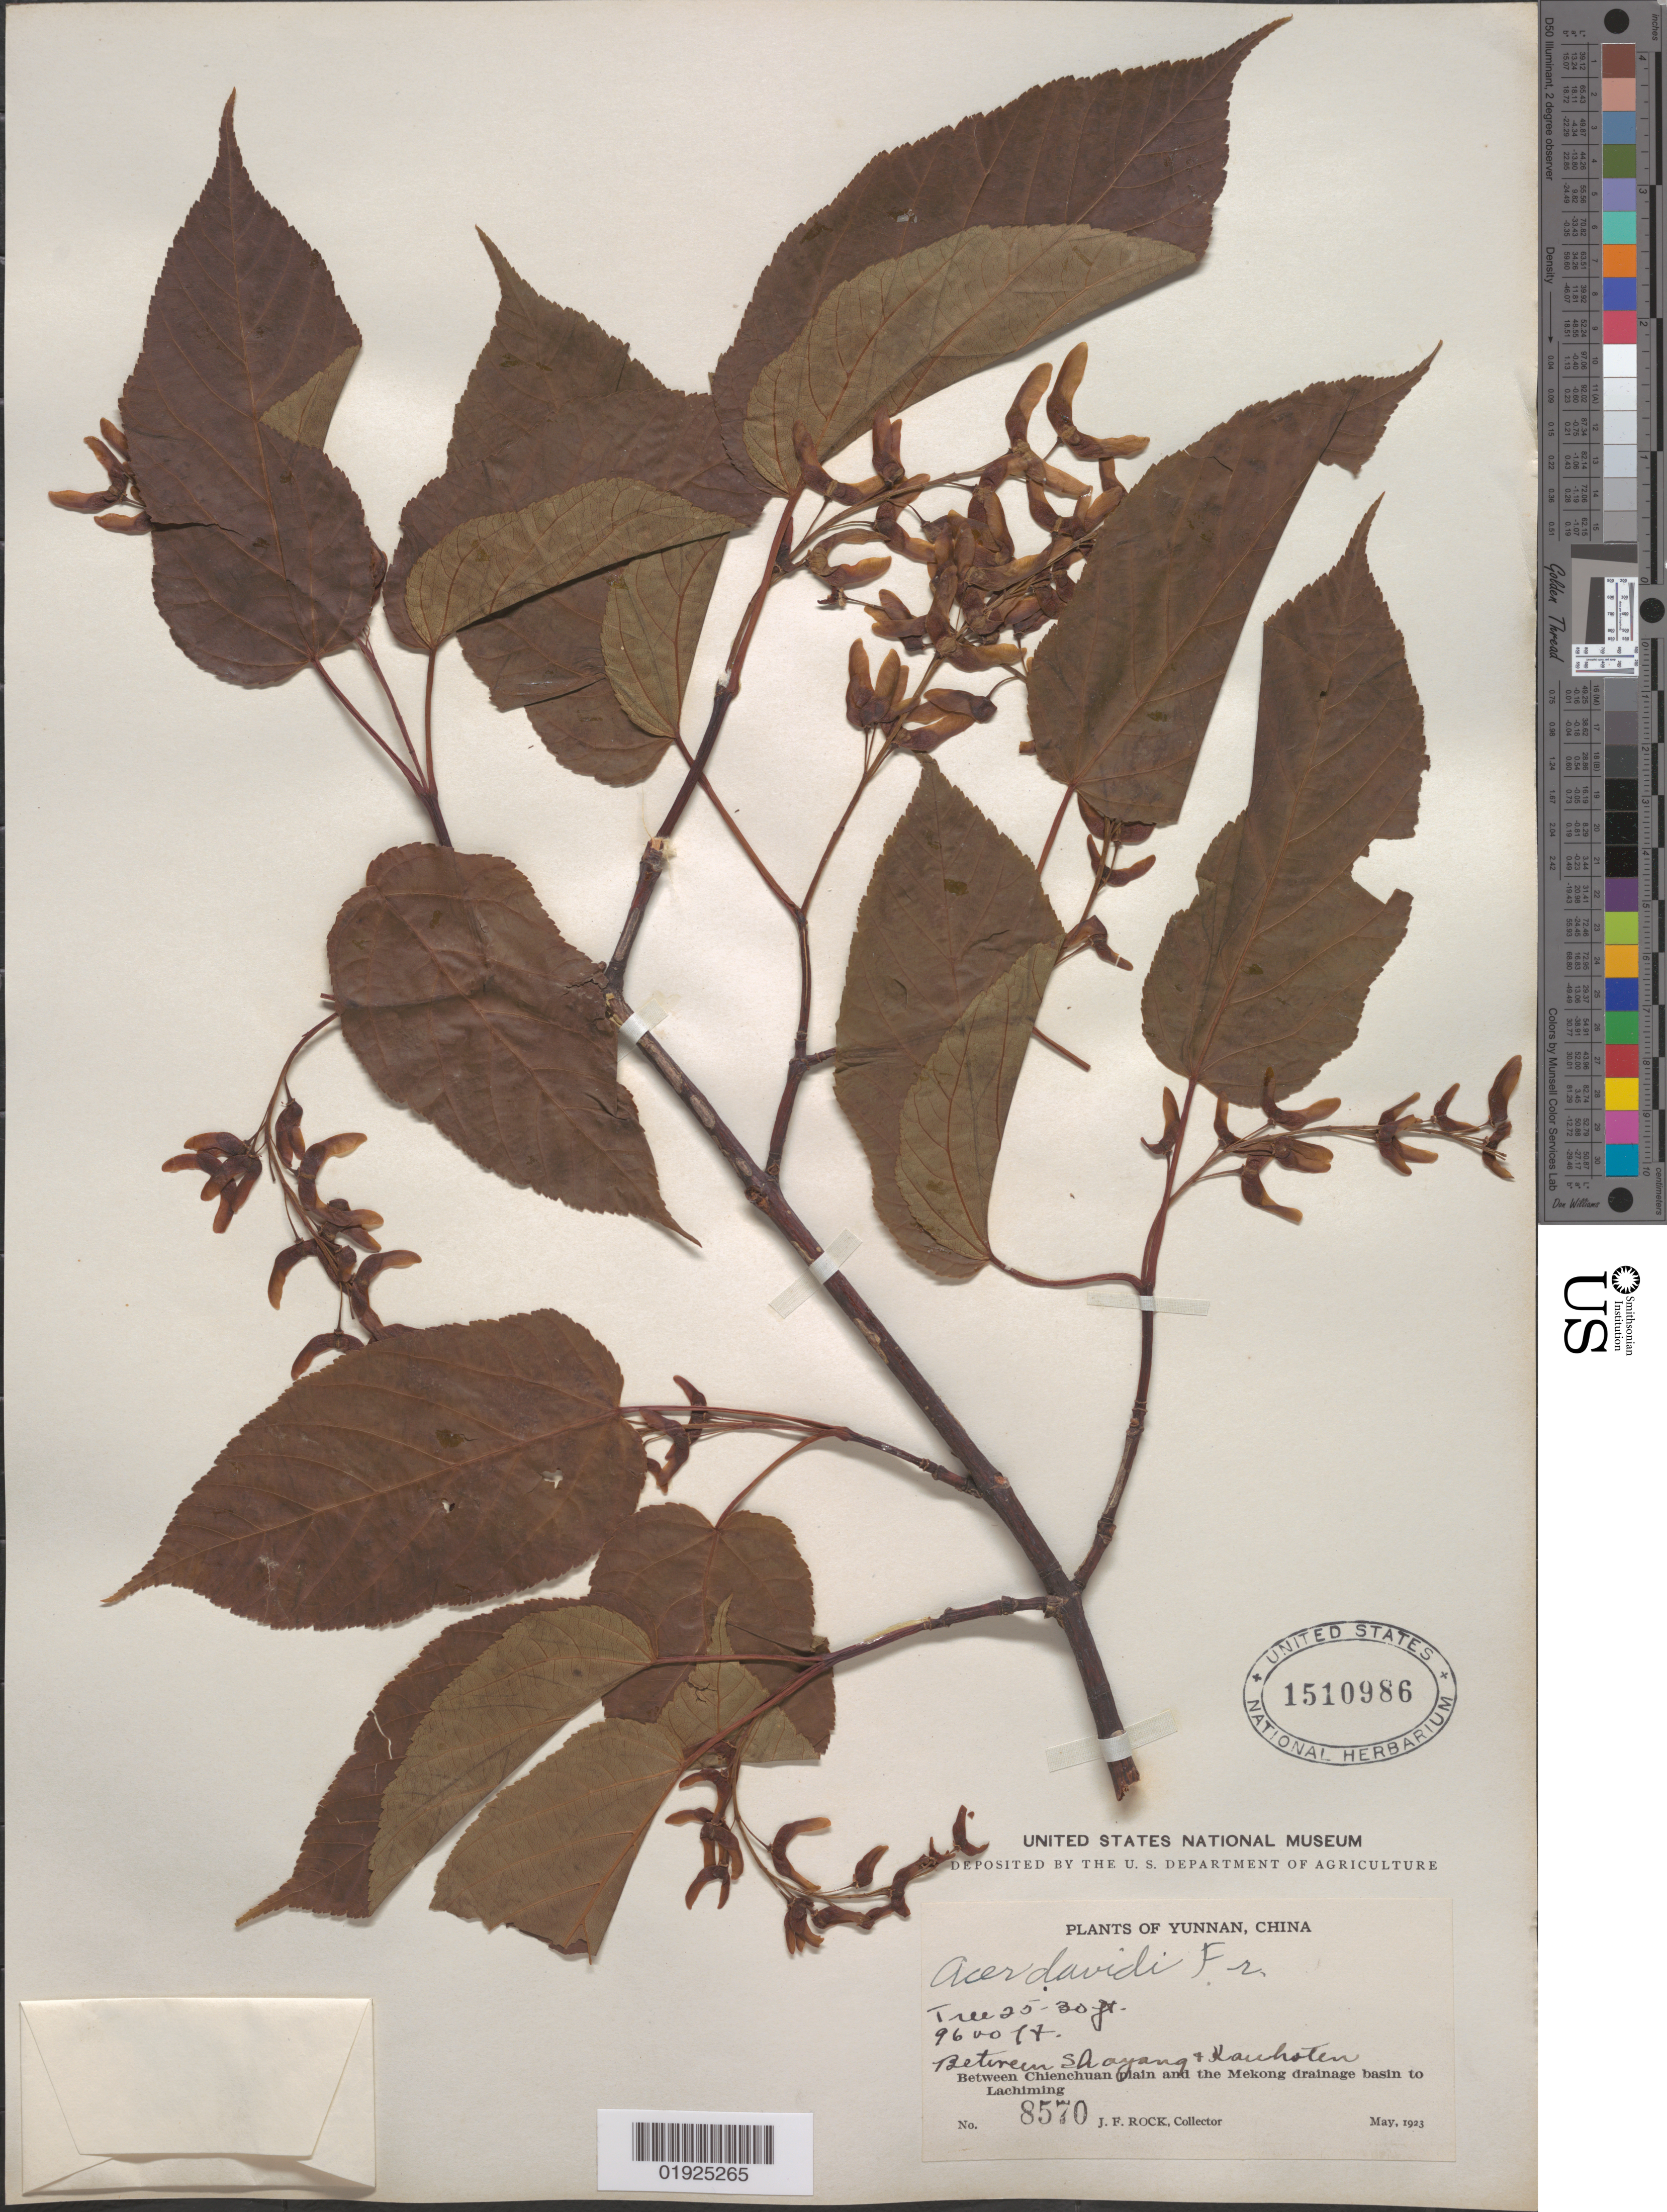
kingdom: Plantae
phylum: Tracheophyta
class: Magnoliopsida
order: Sapindales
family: Sapindaceae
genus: Acer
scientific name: Acer sikkimense subsp. davidii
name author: (Franch.) Wesm.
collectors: J. F. Rock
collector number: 8570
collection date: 1923-05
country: China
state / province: Yunnan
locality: Between Chienchuan plain and the Mekong drainage basin to Lachiming. Between Shayang and Kauhoten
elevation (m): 2926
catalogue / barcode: US 1510986